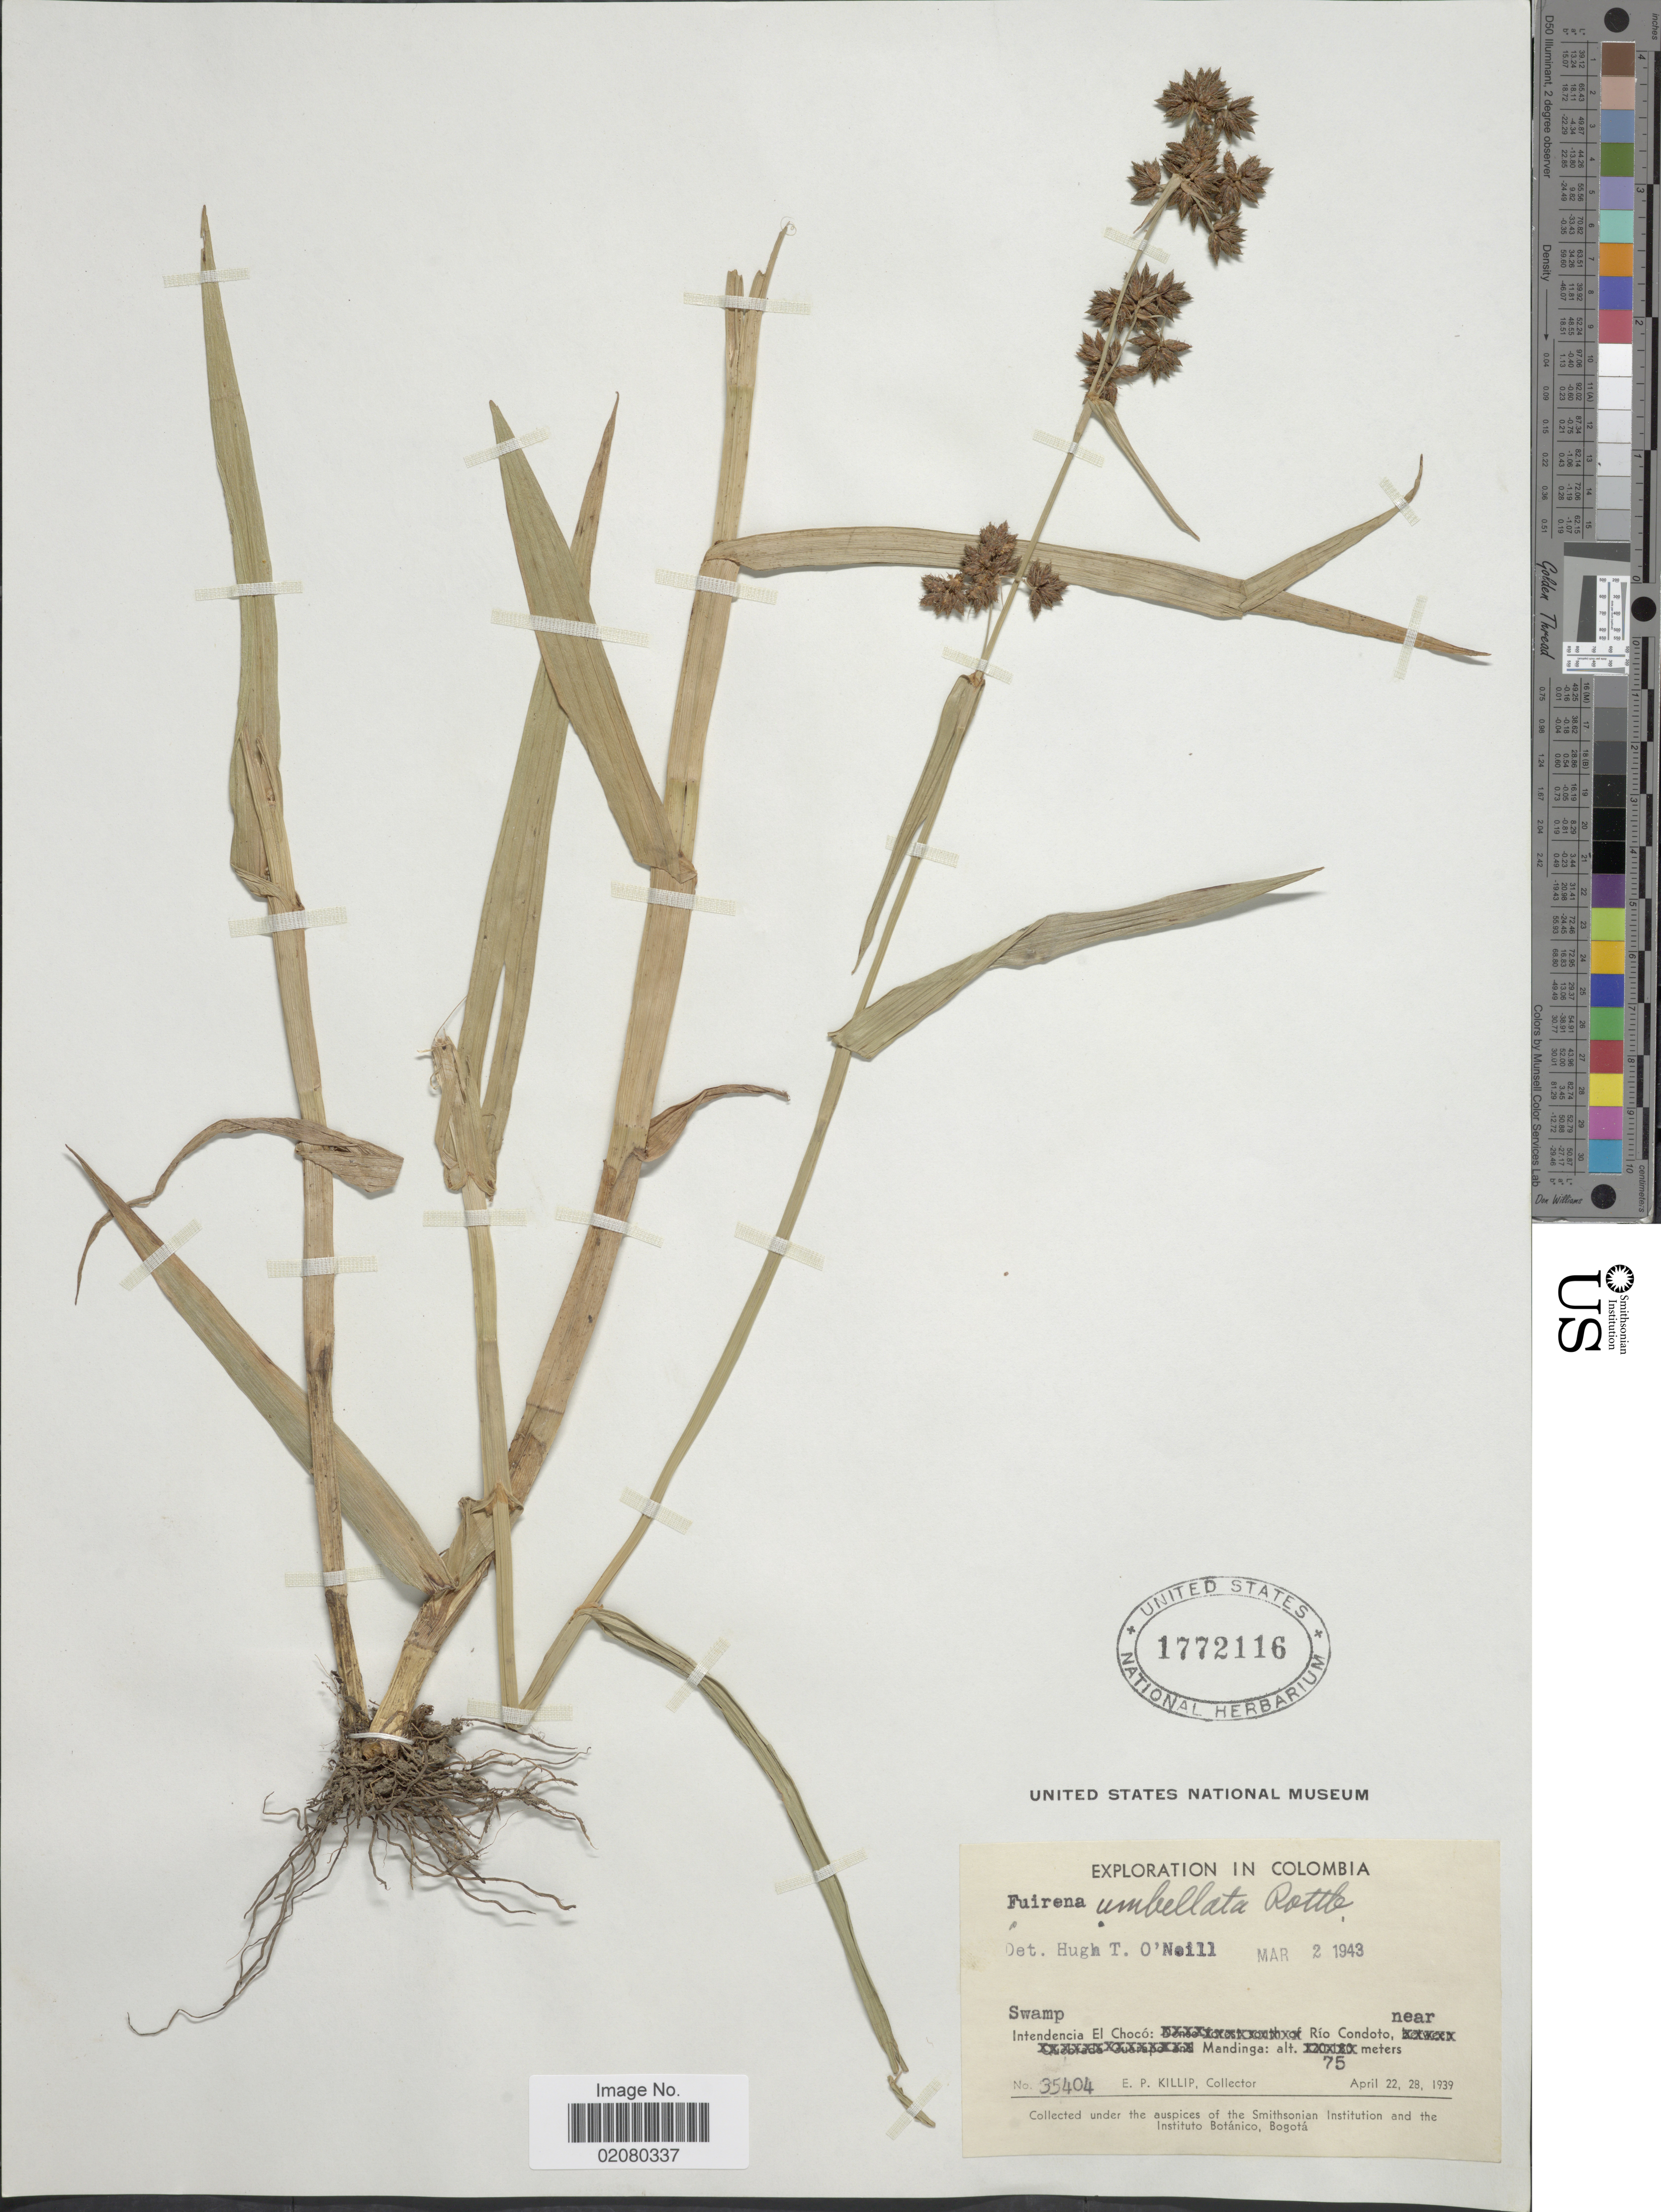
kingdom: Plantae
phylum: Tracheophyta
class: Liliopsida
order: Poales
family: Cyperaceae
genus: Fuirena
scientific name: Fuirena umbellata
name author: Rottb.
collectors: E. P. Killip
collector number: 35404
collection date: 1939-04-22/1939-04-28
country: Colombia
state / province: Chocó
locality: Intendencia El Choco: Rio Condoto, near Mandinga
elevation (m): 75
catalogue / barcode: US 1772116